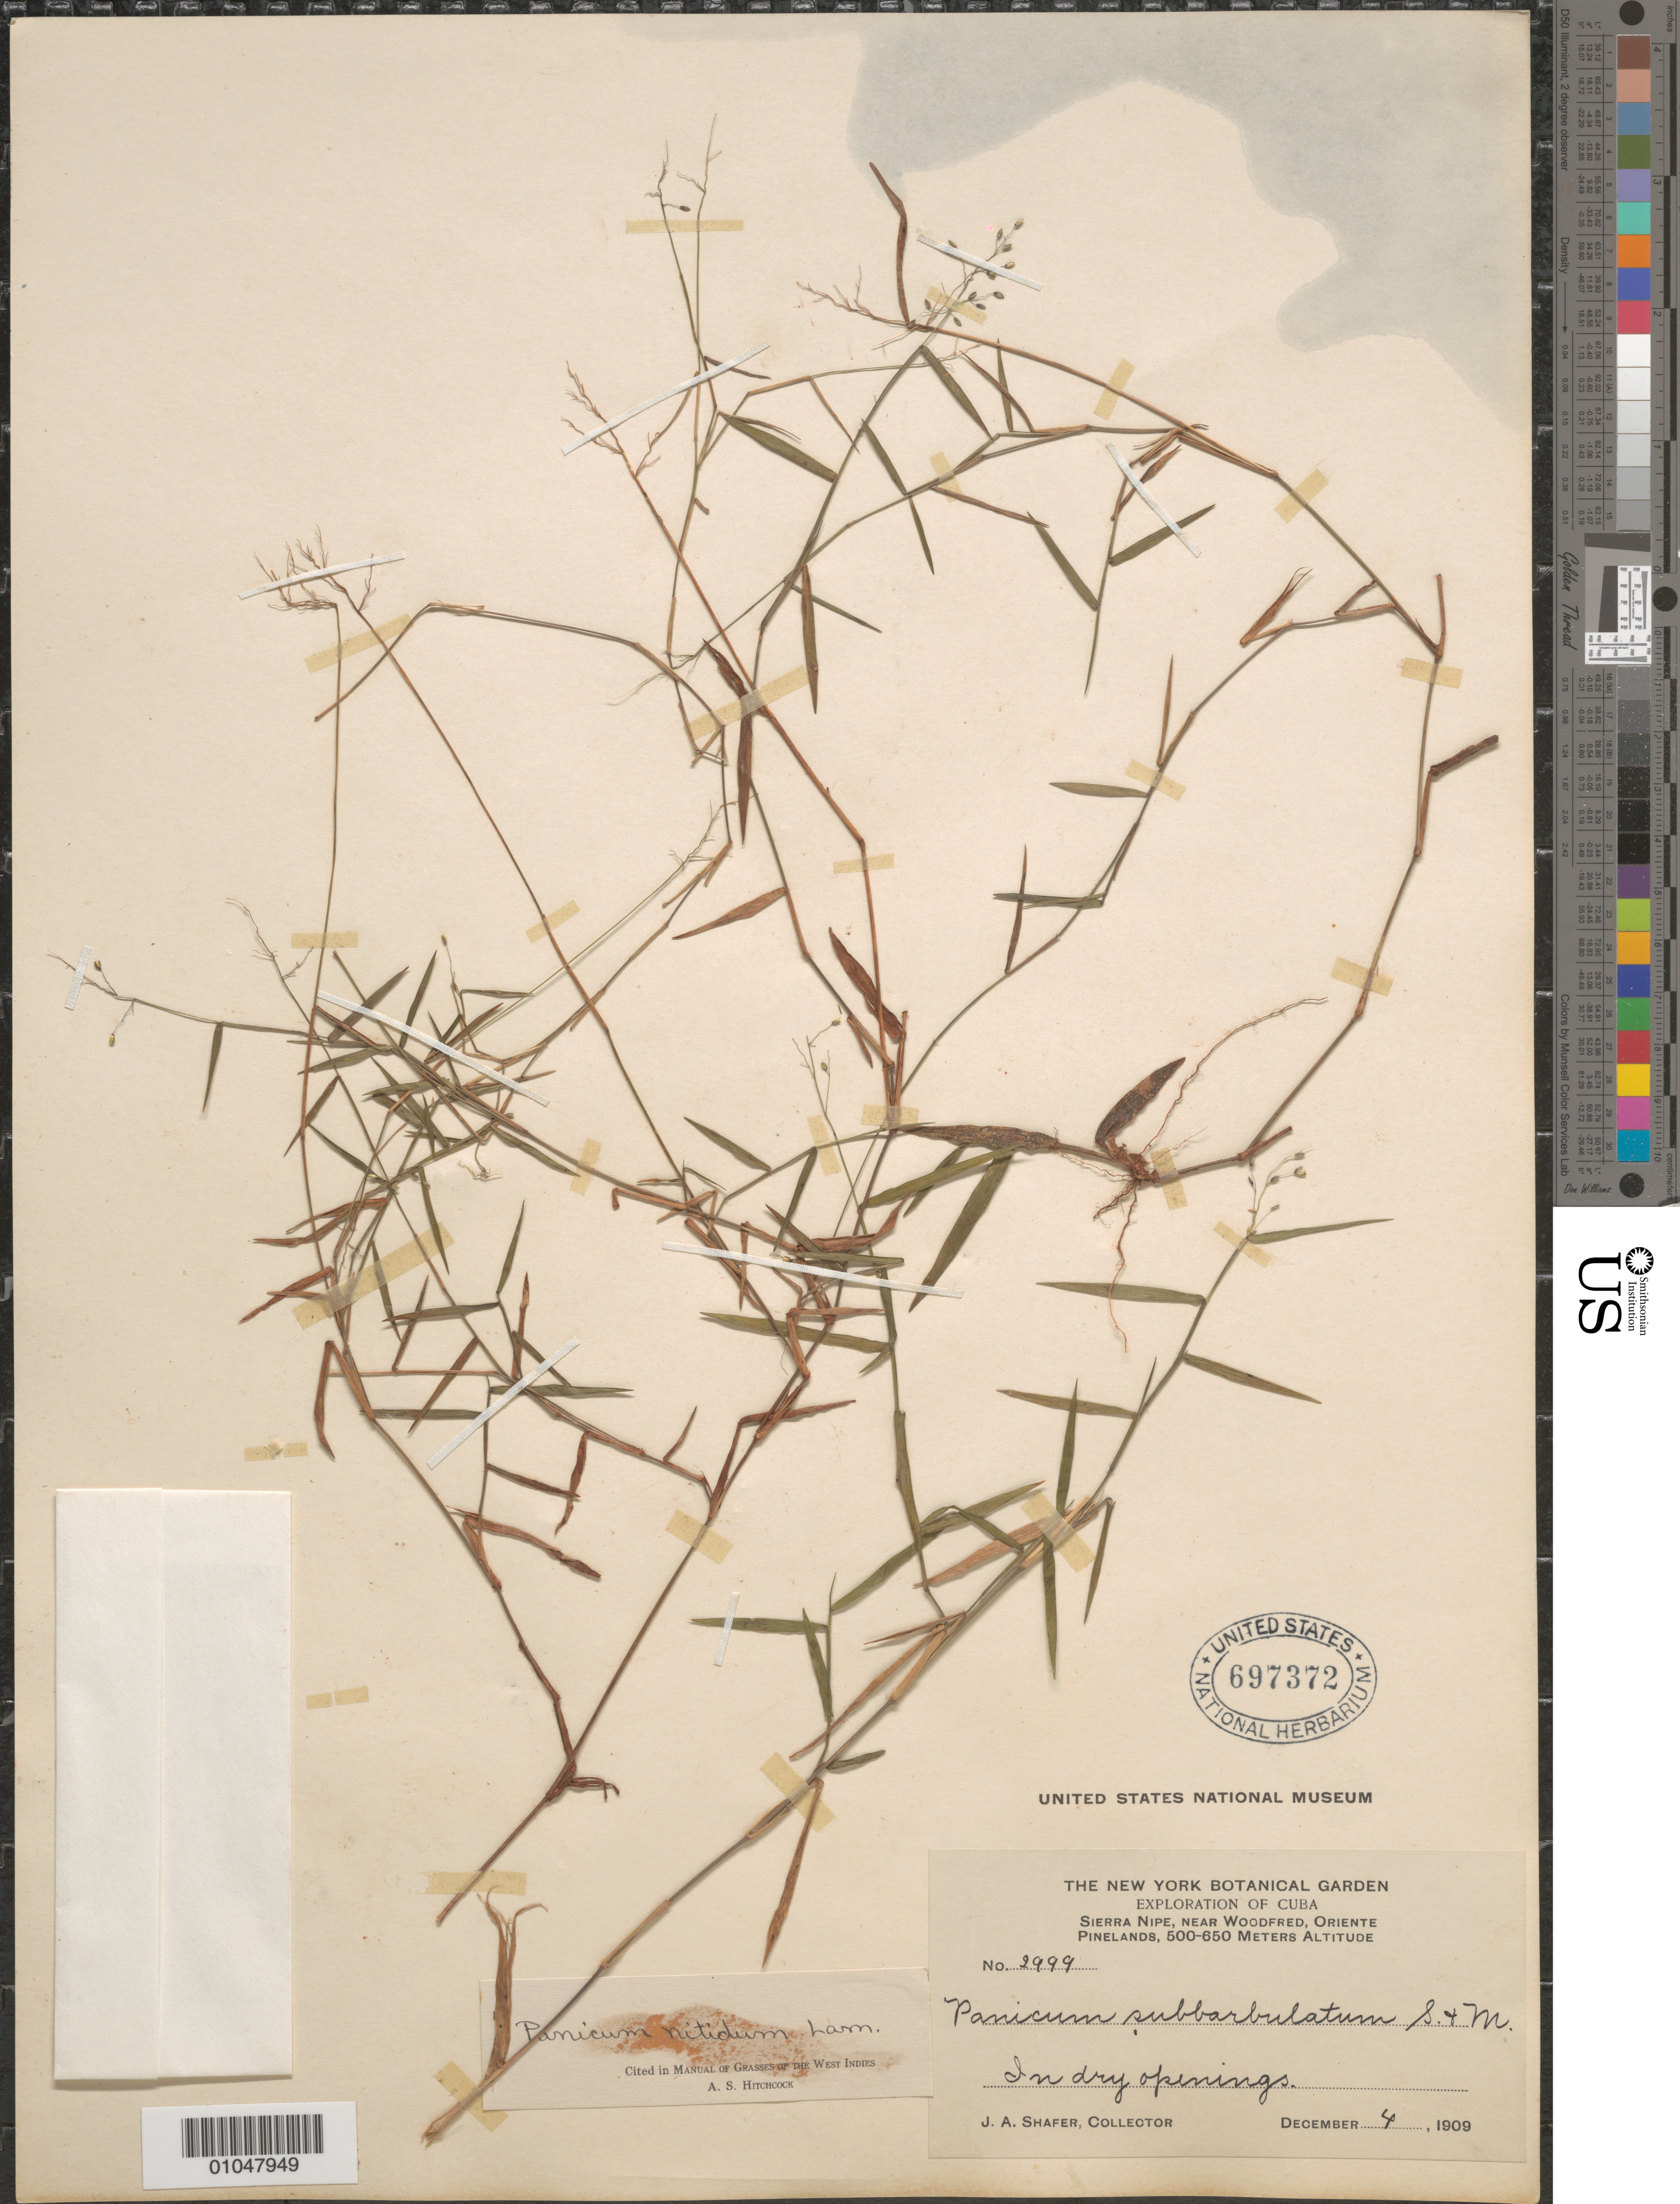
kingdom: Plantae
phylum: Tracheophyta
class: Liliopsida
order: Poales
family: Poaceae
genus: Panicum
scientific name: Panicum nitidum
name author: Lam.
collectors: J. A. Shafer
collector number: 2999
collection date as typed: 04 Dec 1909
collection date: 1909-12-04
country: Cuba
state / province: Holguín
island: Cuba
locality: Near Woodfred, pinelands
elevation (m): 500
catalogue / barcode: US 697372